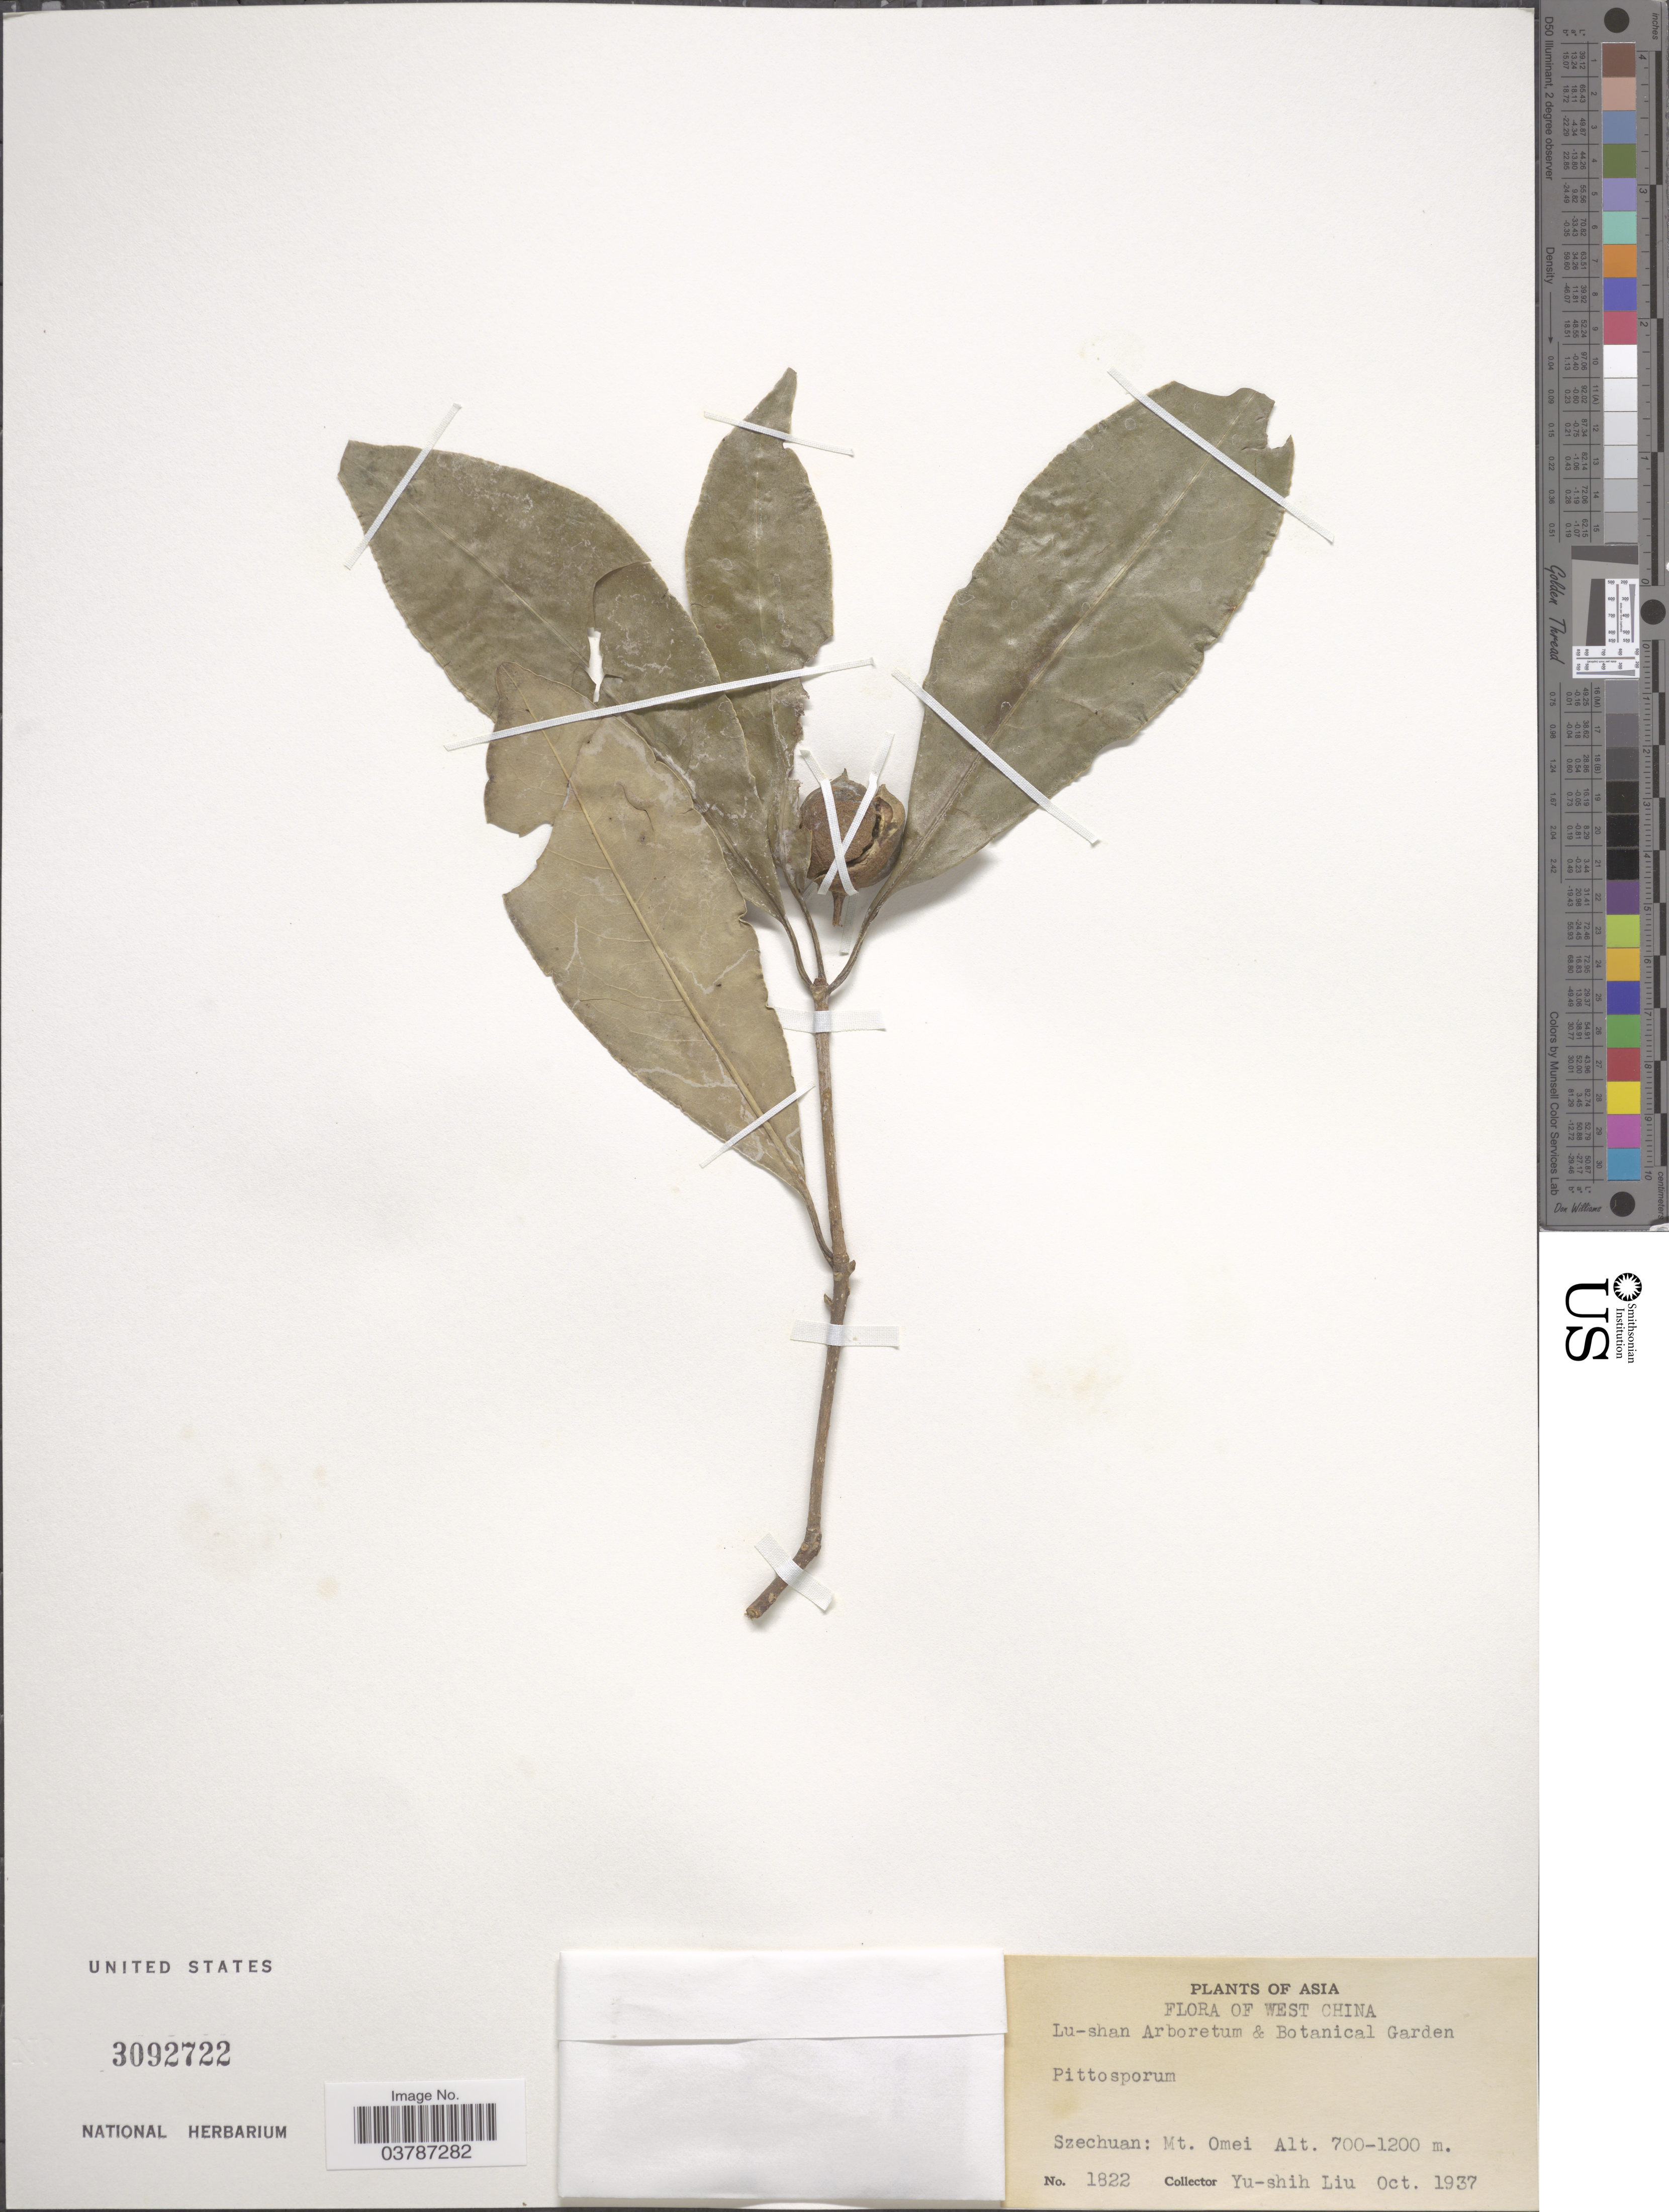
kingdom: Plantae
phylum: Tracheophyta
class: Magnoliopsida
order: Apiales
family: Pittosporaceae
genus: Pittosporum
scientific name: Pittosporum sp.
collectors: Y.-S. Liu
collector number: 1822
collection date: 1937-10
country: China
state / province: Sichuan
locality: West China. Szechuan: Mt. Omei.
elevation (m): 700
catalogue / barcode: US 3092722